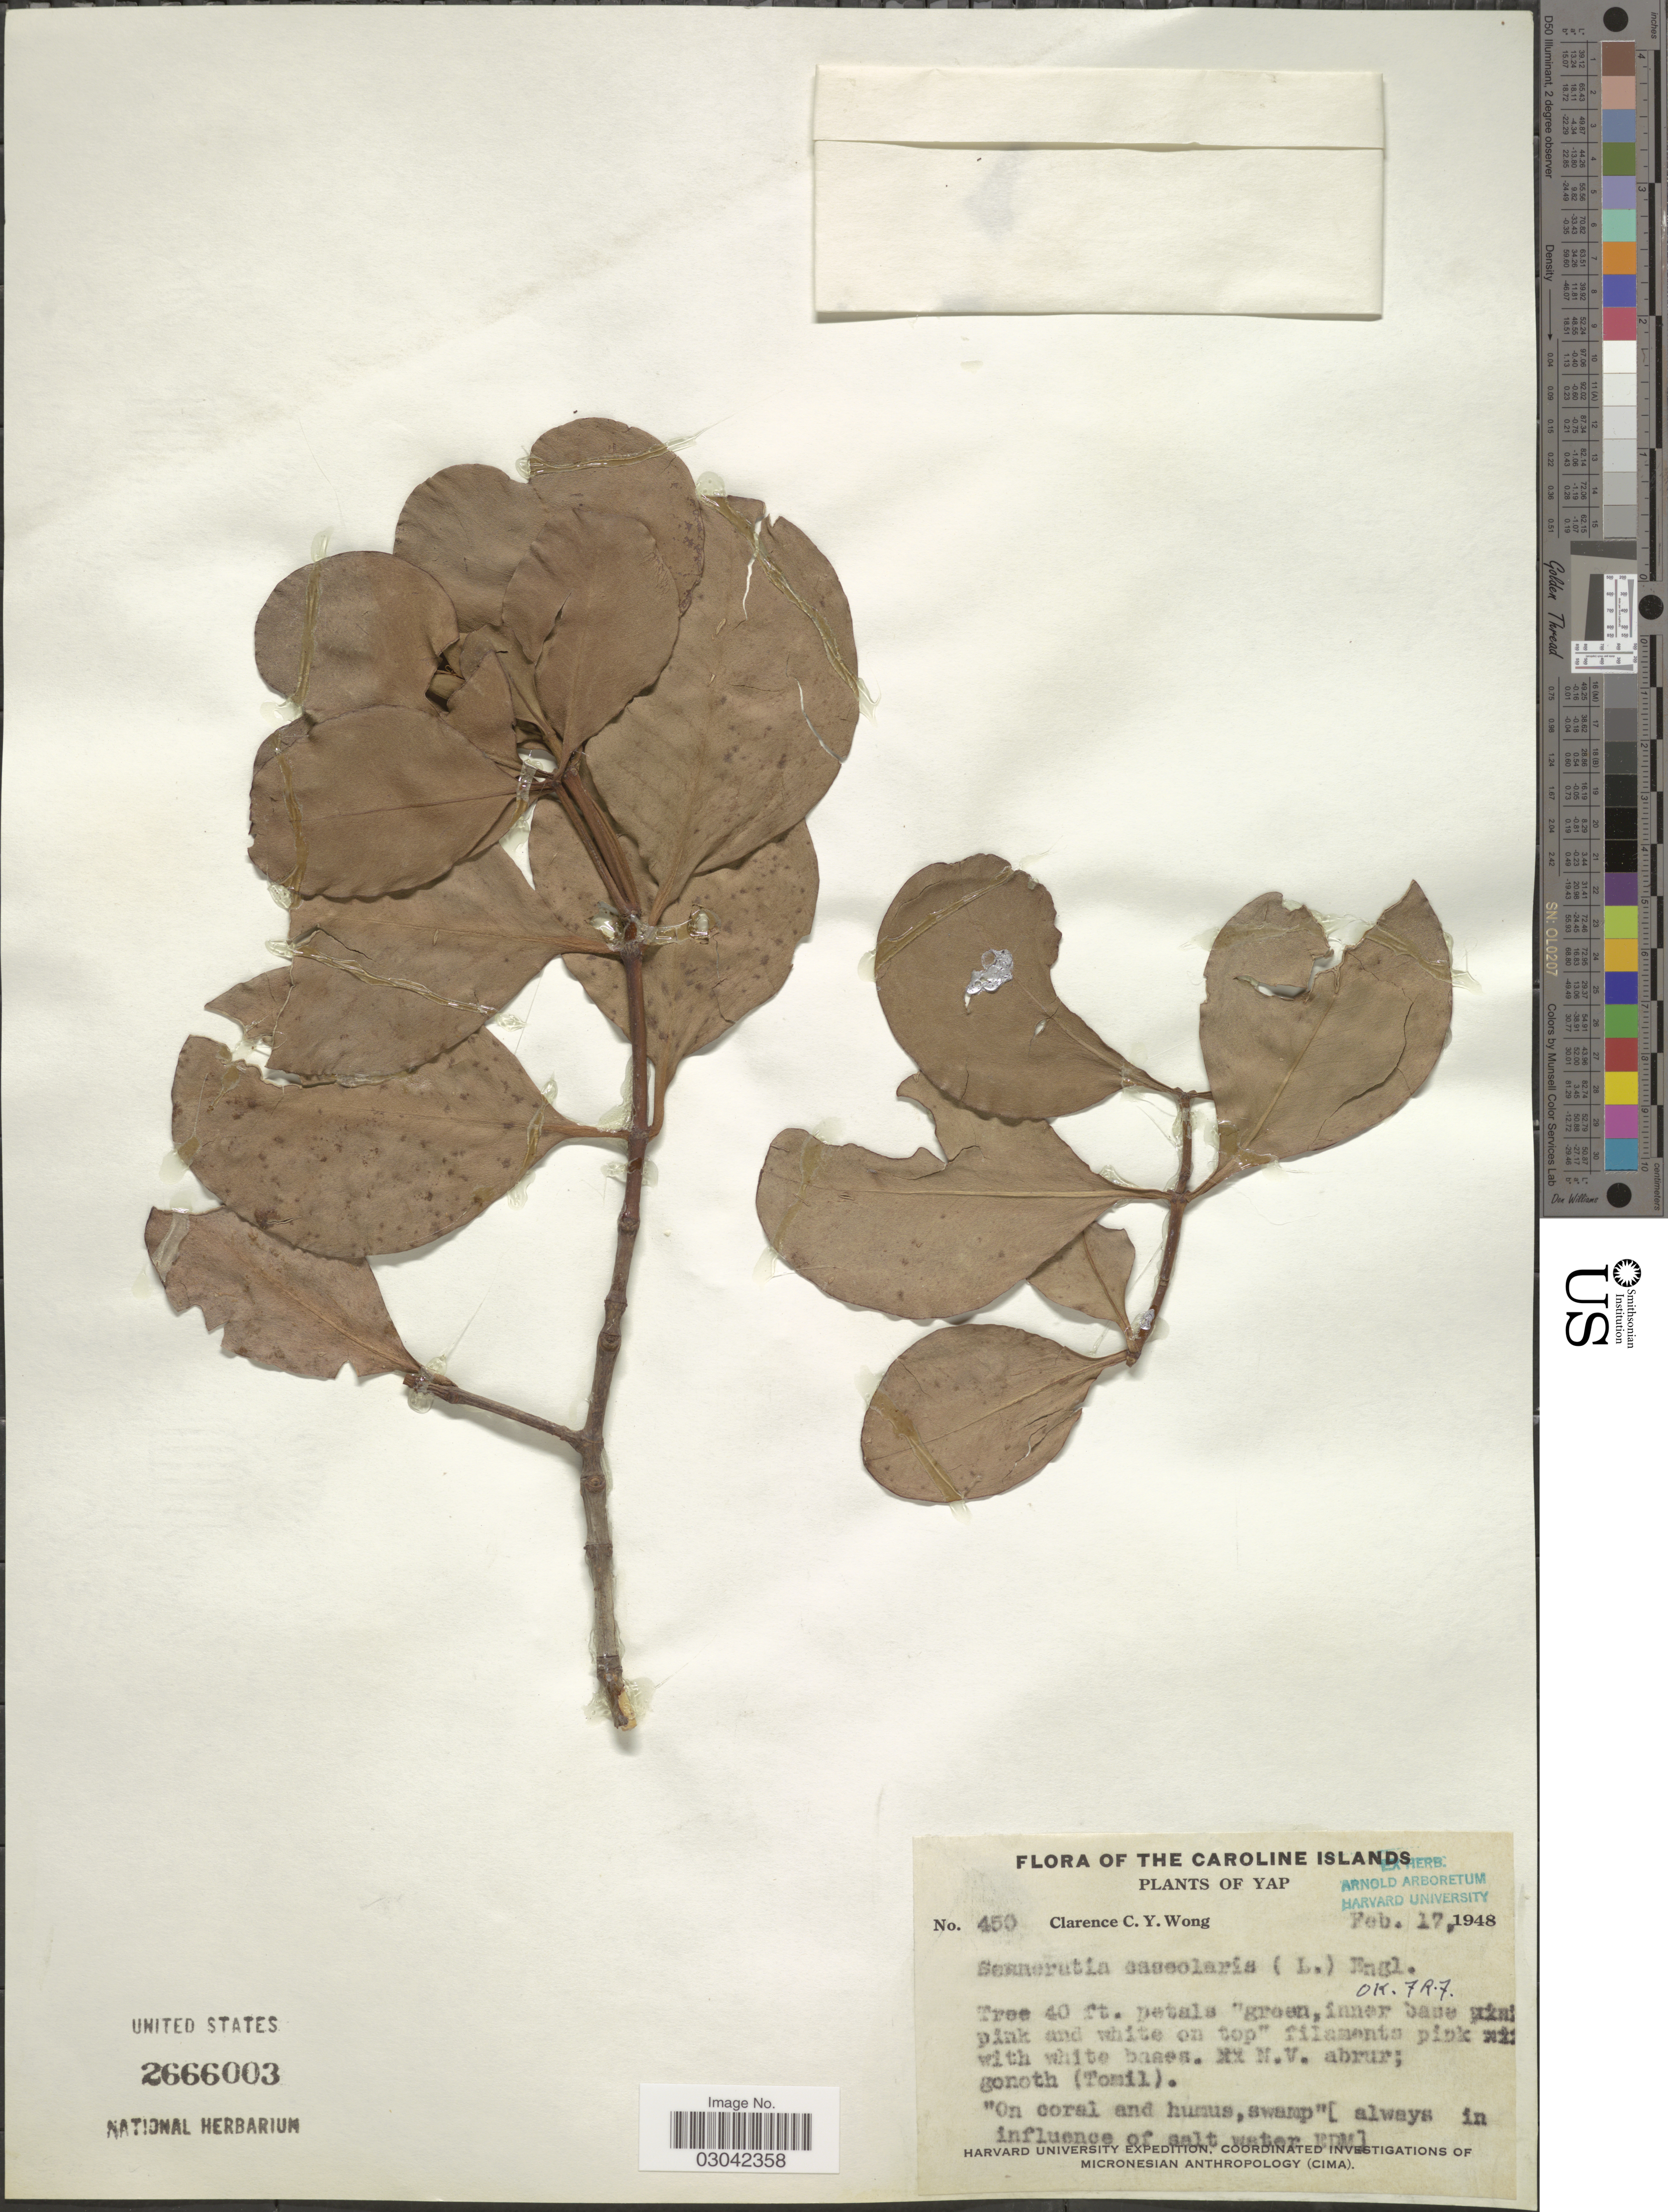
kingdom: Plantae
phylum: Tracheophyta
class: Magnoliopsida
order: Myrtales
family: Lythraceae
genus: Sonneratia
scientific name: Sonneratia alba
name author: Sm.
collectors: C. Wong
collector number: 450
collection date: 1948-02-17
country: Micronesia, Federated States of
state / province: Yap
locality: Caroline Islands. Gonoth (Tomil).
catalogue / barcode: US 2666003